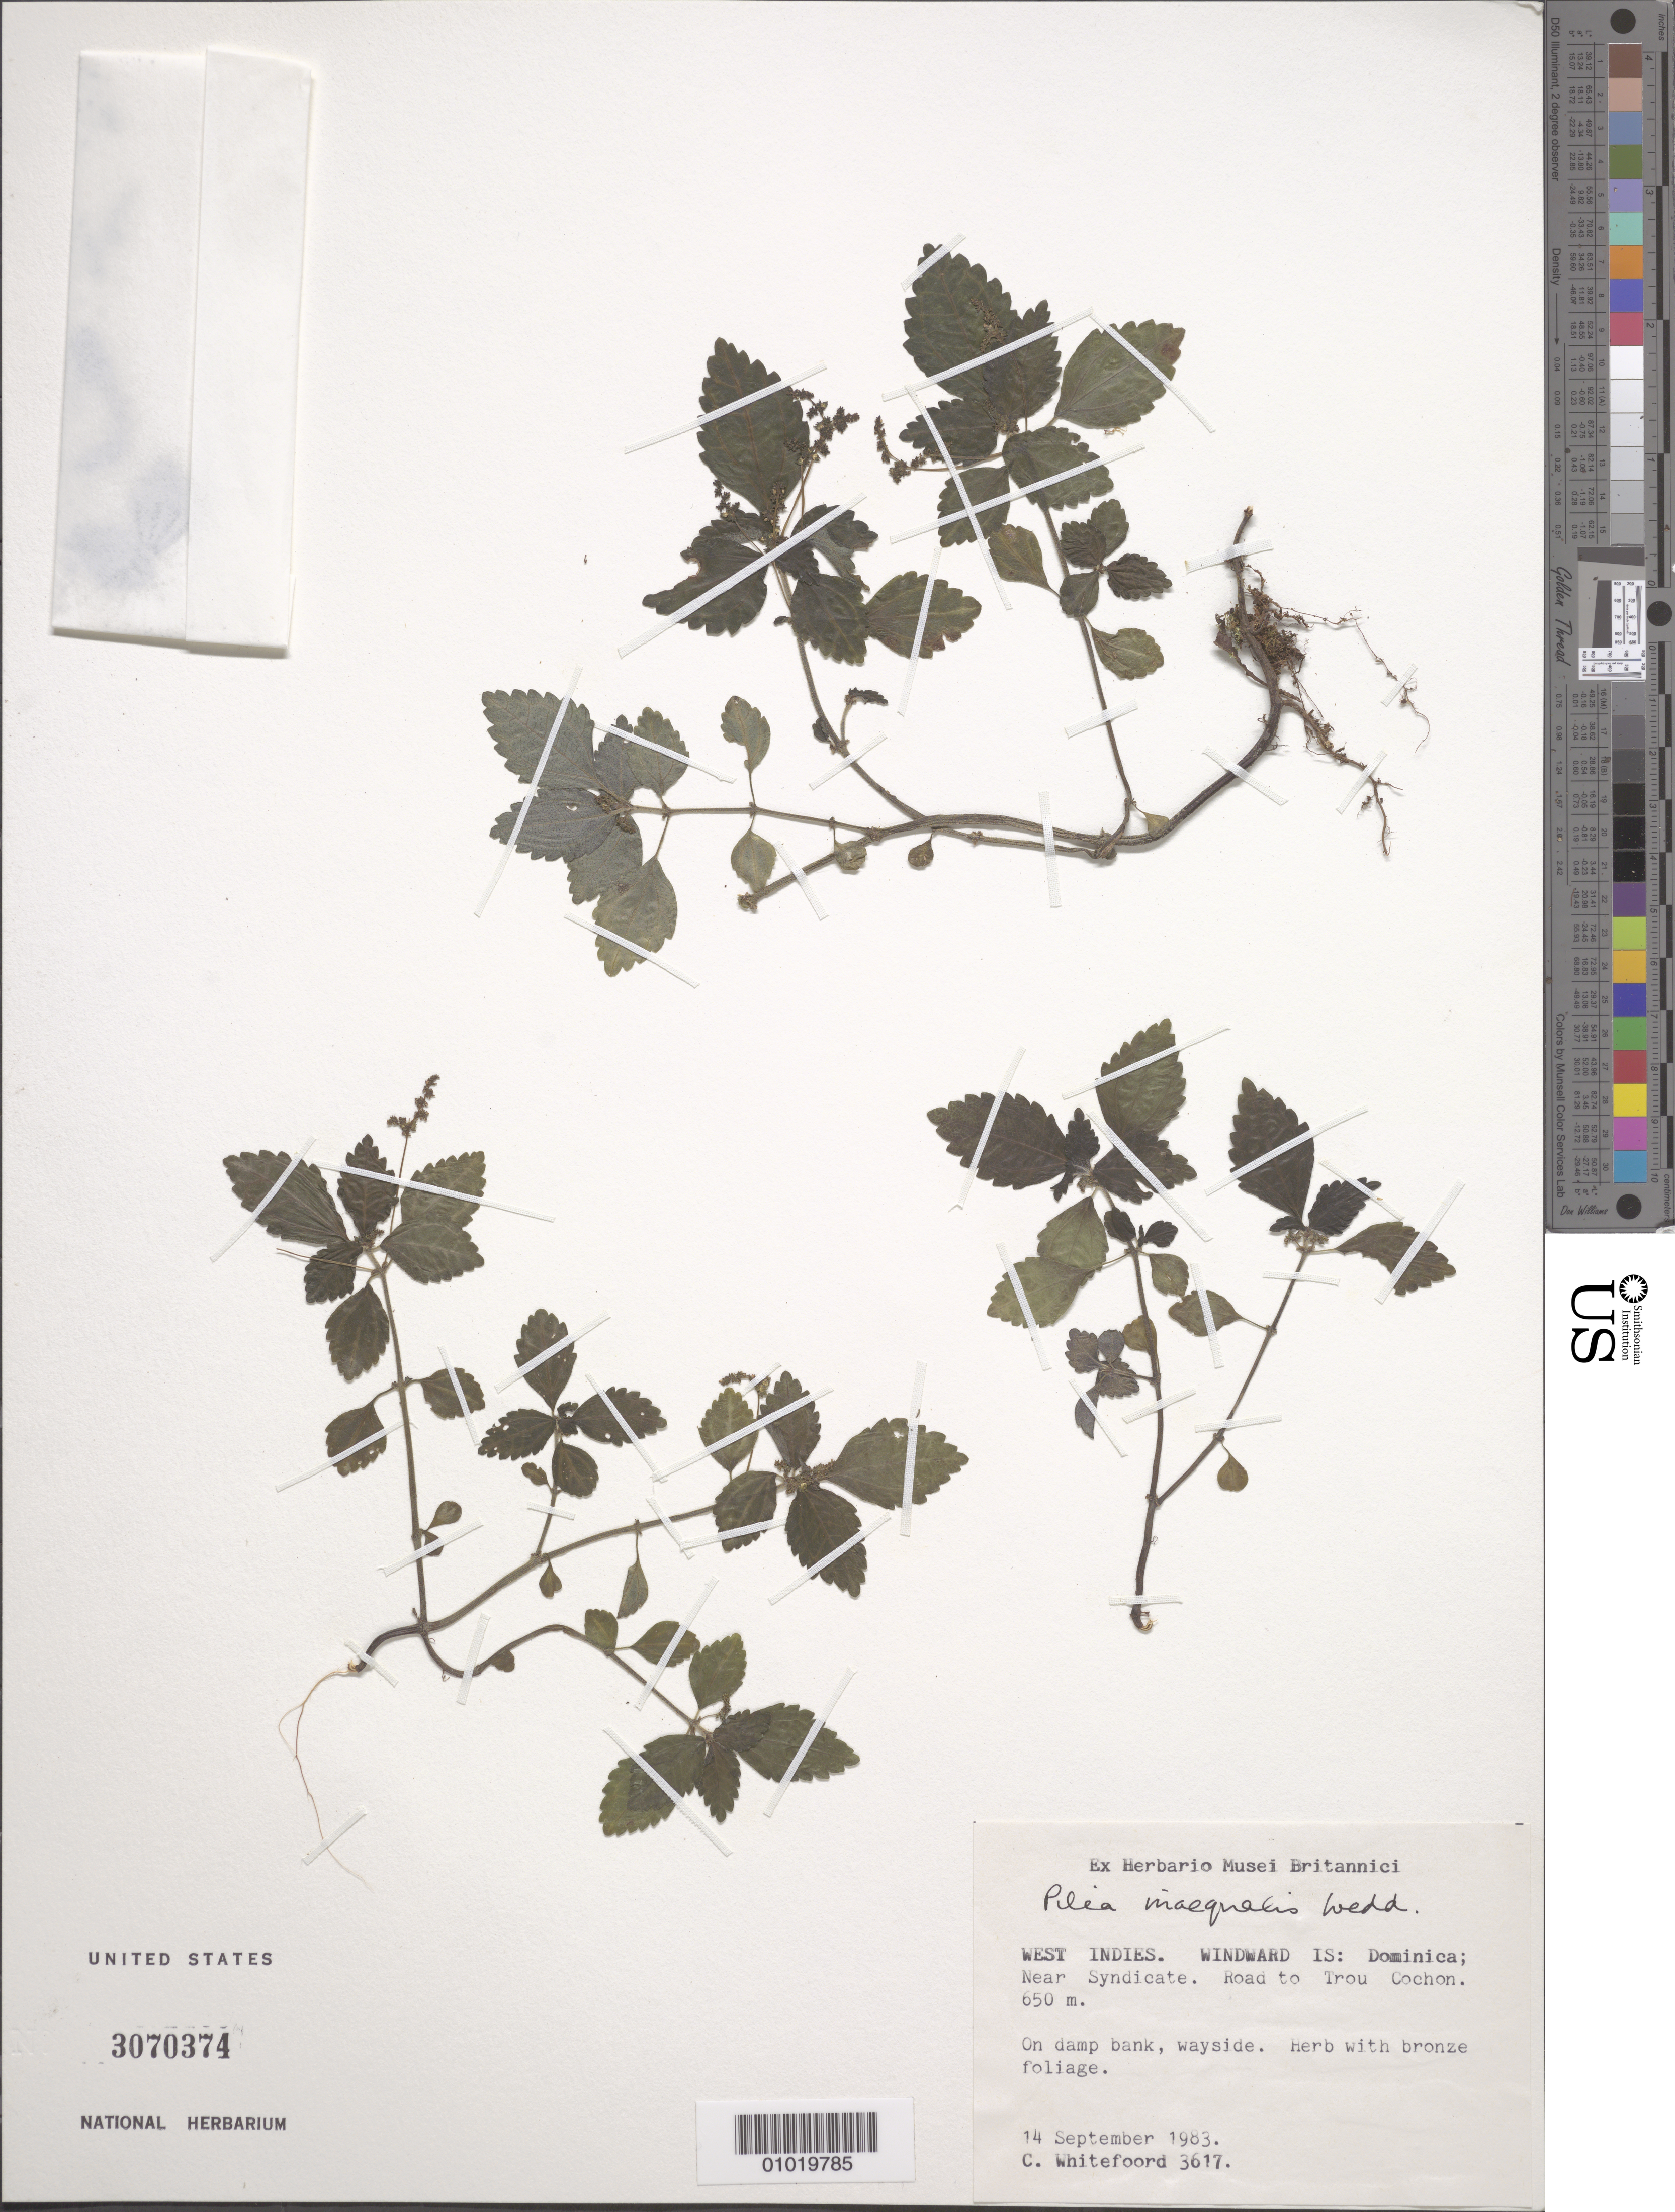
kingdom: Plantae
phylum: Tracheophyta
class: Magnoliopsida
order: Rosales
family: Urticaceae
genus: Pilea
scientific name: Pilea inaequalis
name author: (Juss. ex Poir.) Wedd.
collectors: C. Whitefoord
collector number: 3617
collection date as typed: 14 Sep 1983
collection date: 1983-09-14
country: Dominica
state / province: St. Peter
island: Dominica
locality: Near Syndicate. Road to Trou Cochon.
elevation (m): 650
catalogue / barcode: US 3070374